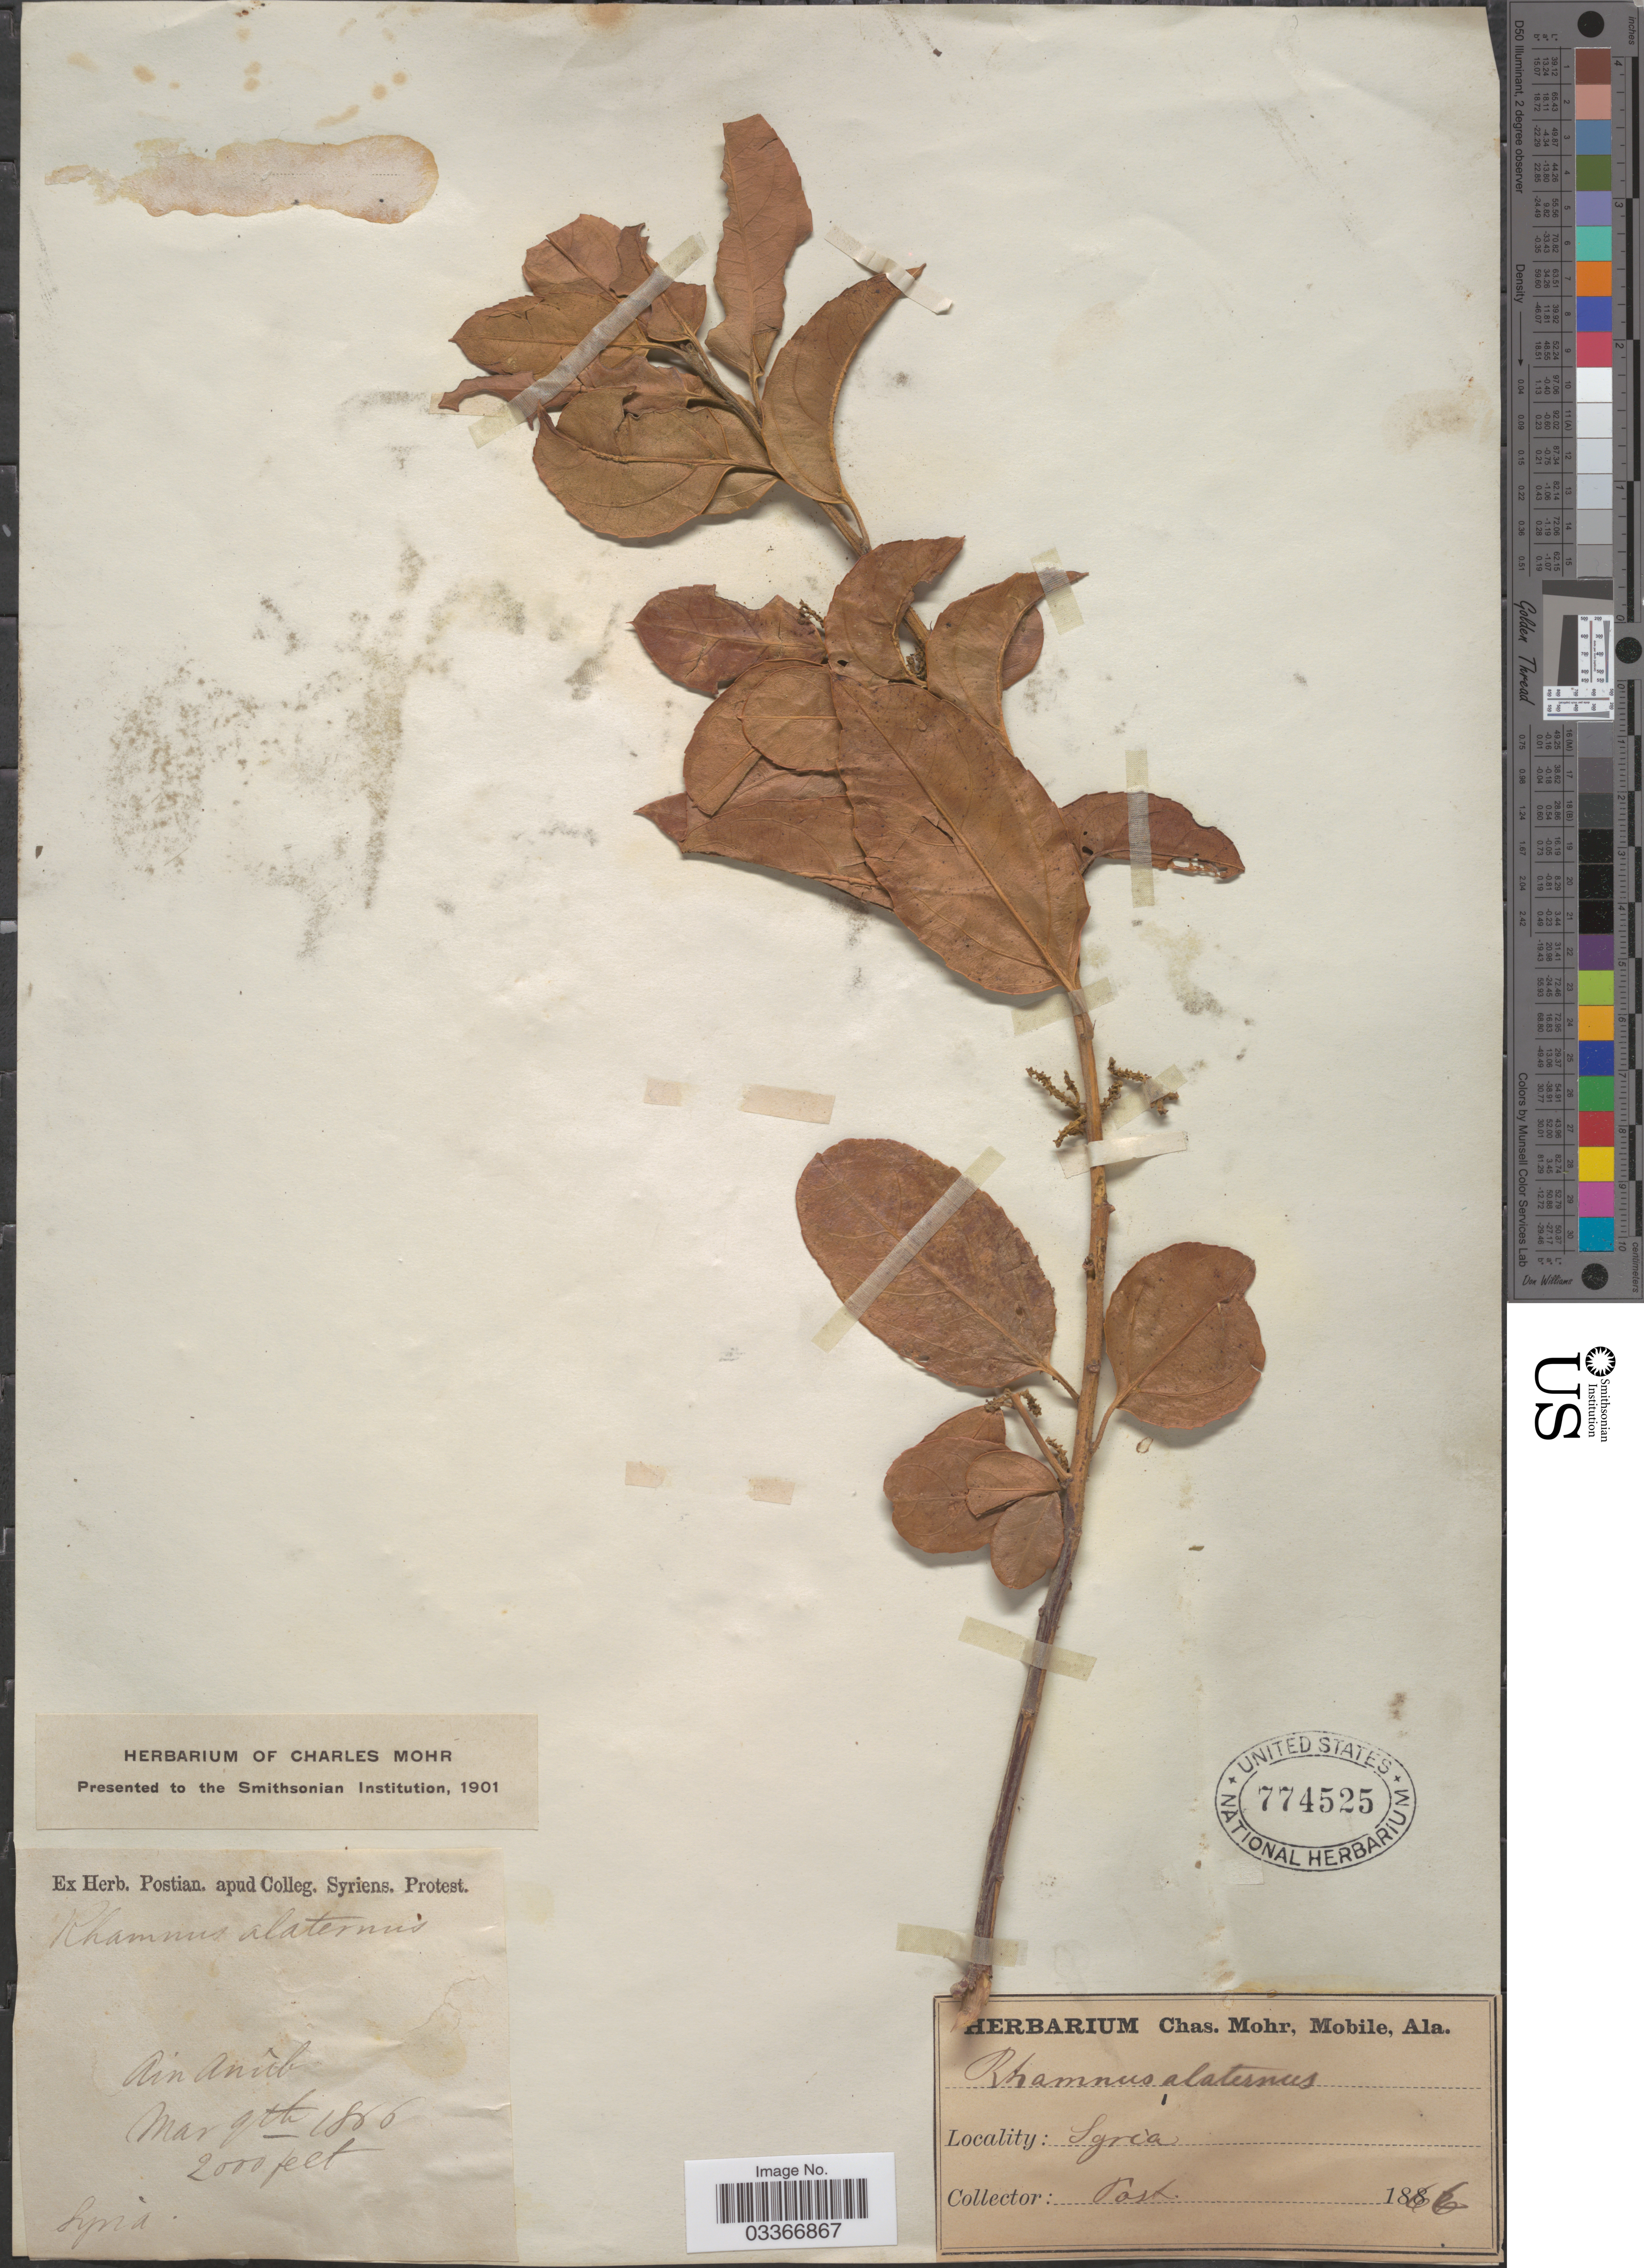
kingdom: Plantae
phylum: Tracheophyta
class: Magnoliopsida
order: Rosales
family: Rhamnaceae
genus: Rhamnus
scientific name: Rhamnus alaternus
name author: L.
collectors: ex herb. Postian. apud Colleg. Syriens. Protest. USE "Fannie P. A. Shepard" (10308853) AS PRIMARY COLLECTOR INSTEAD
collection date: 1866-03-09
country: Syria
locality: Ain Anîtb [interpreted].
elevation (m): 610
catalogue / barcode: US 774525